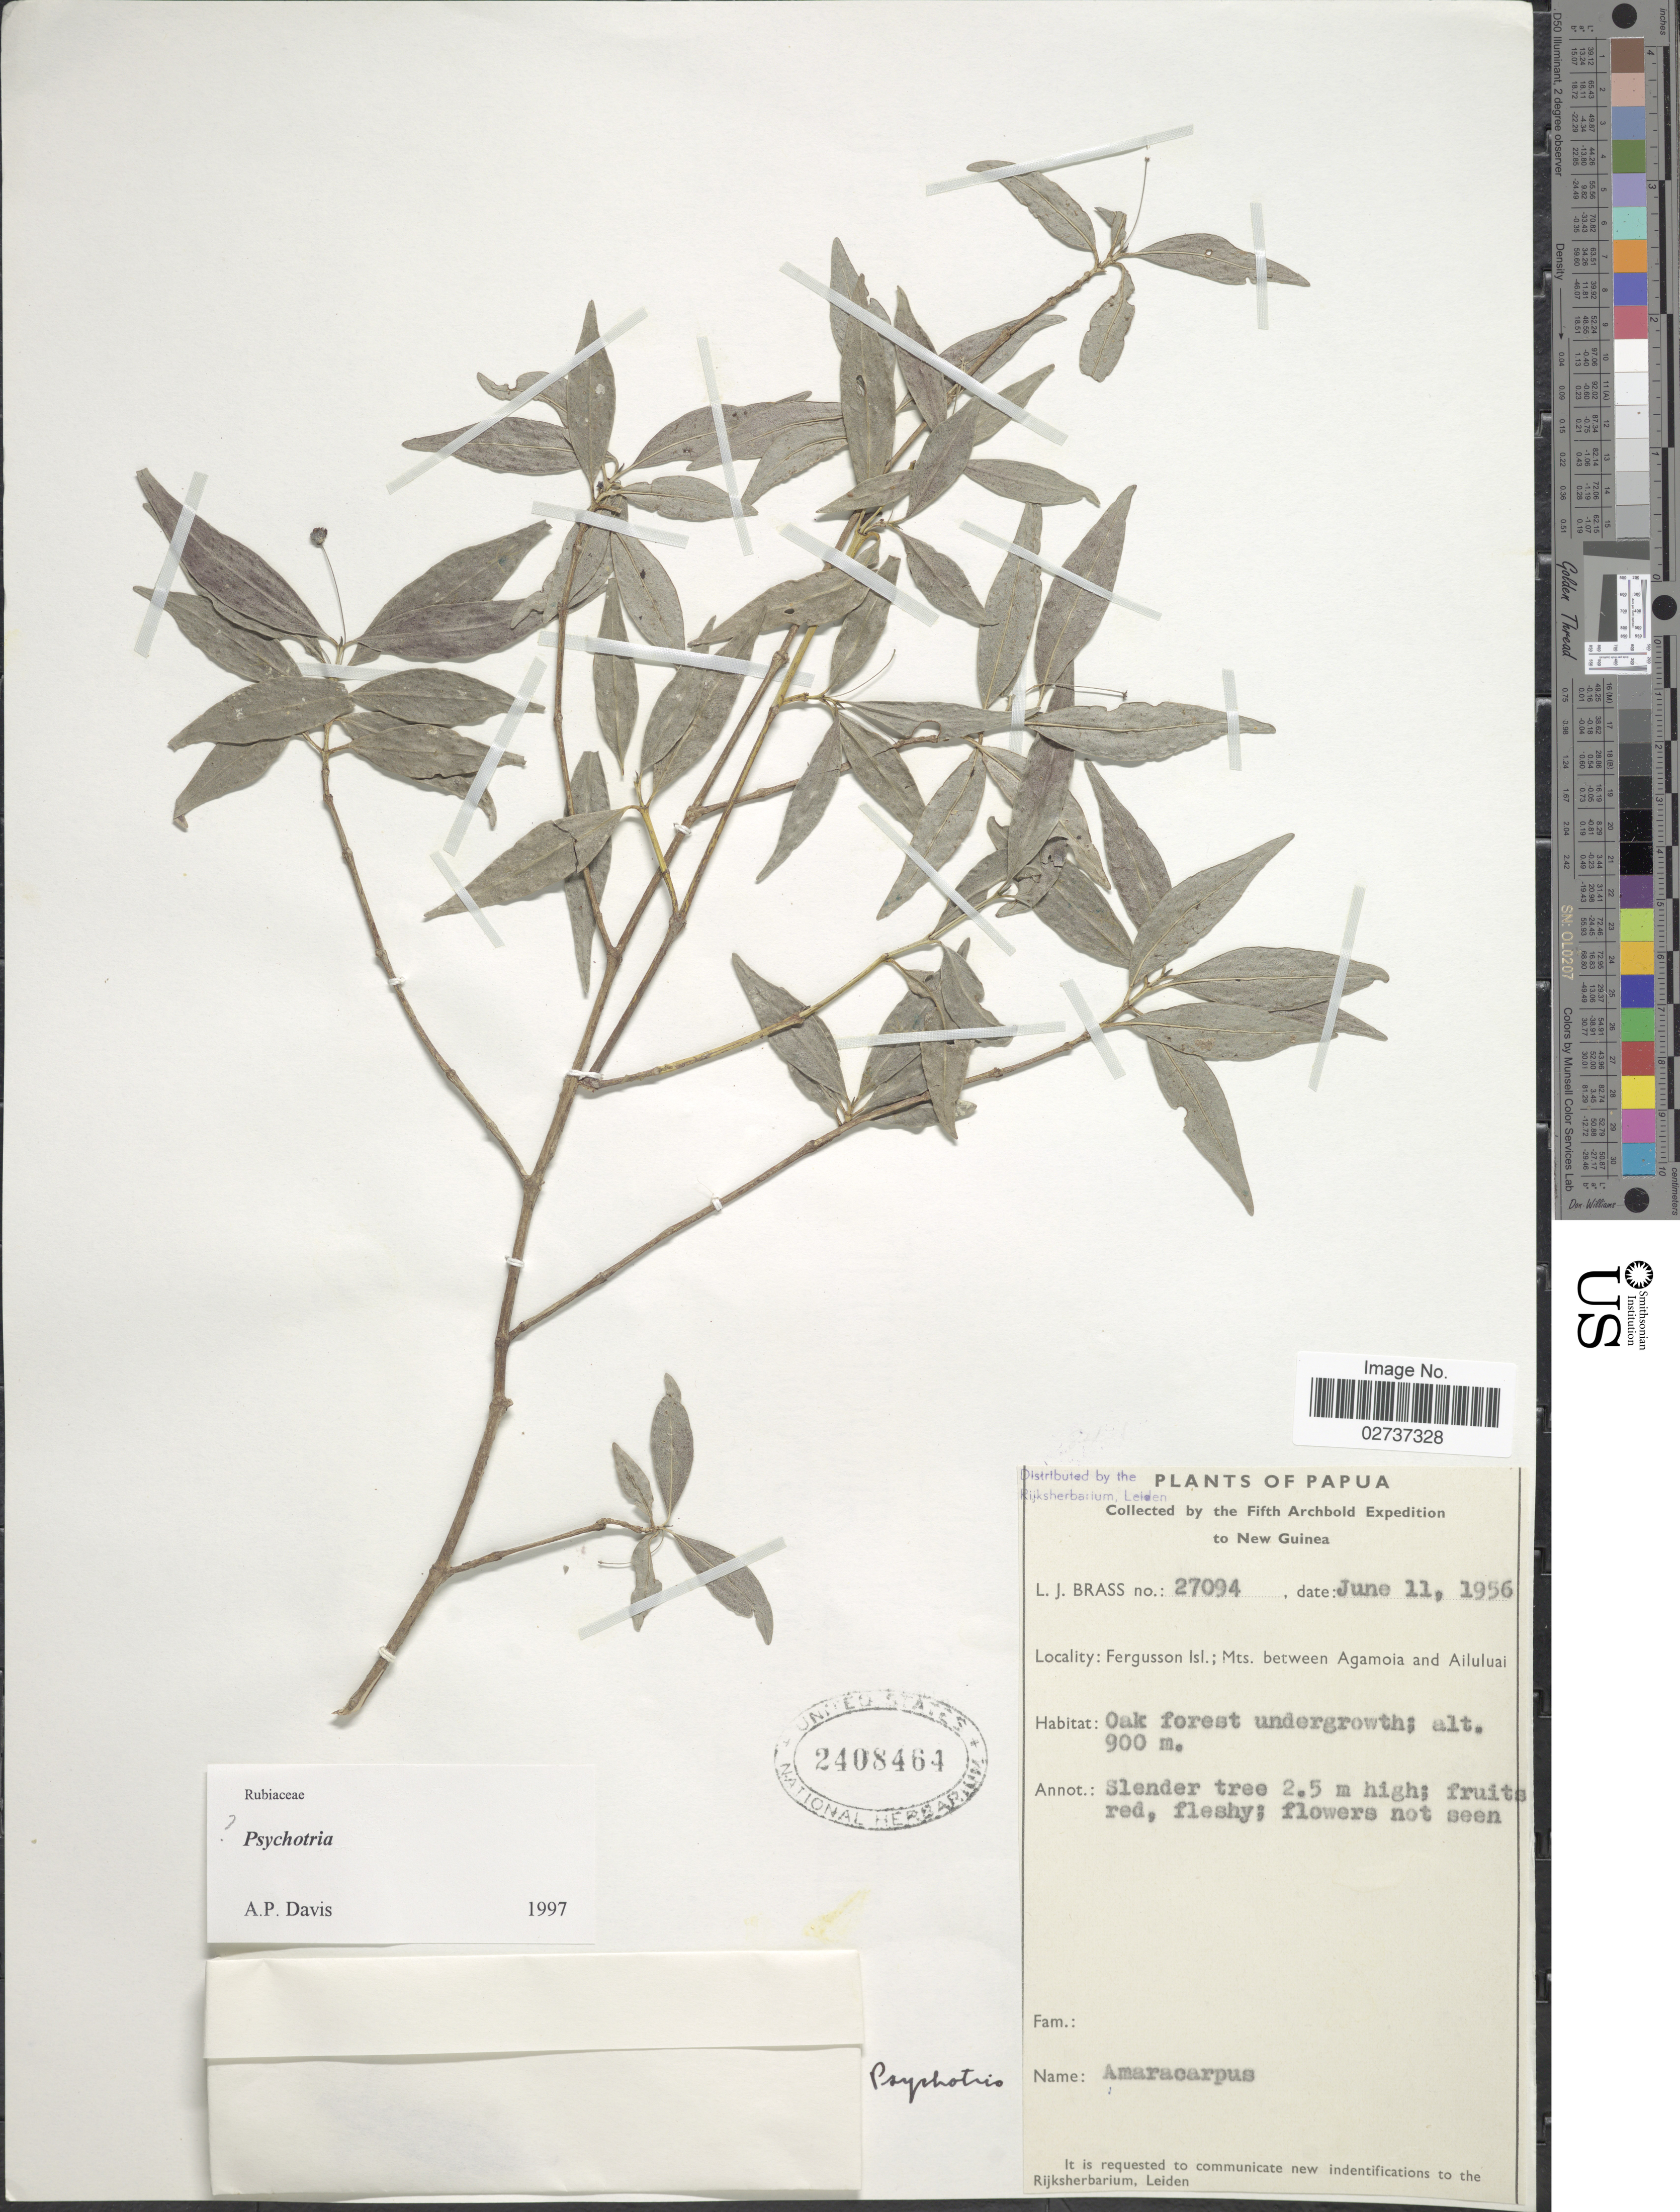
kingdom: Plantae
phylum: Tracheophyta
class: Magnoliopsida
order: Gentianales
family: Rubiaceae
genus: Psychotria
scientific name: Psychotria sp.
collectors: L. J. Brass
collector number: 27094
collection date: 1956-06-11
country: Papua New Guinea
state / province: Milne Bay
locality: Papua. Fergusson Isl., Mts. between Agamoia and Ailuluai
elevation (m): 900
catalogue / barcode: US 2408464